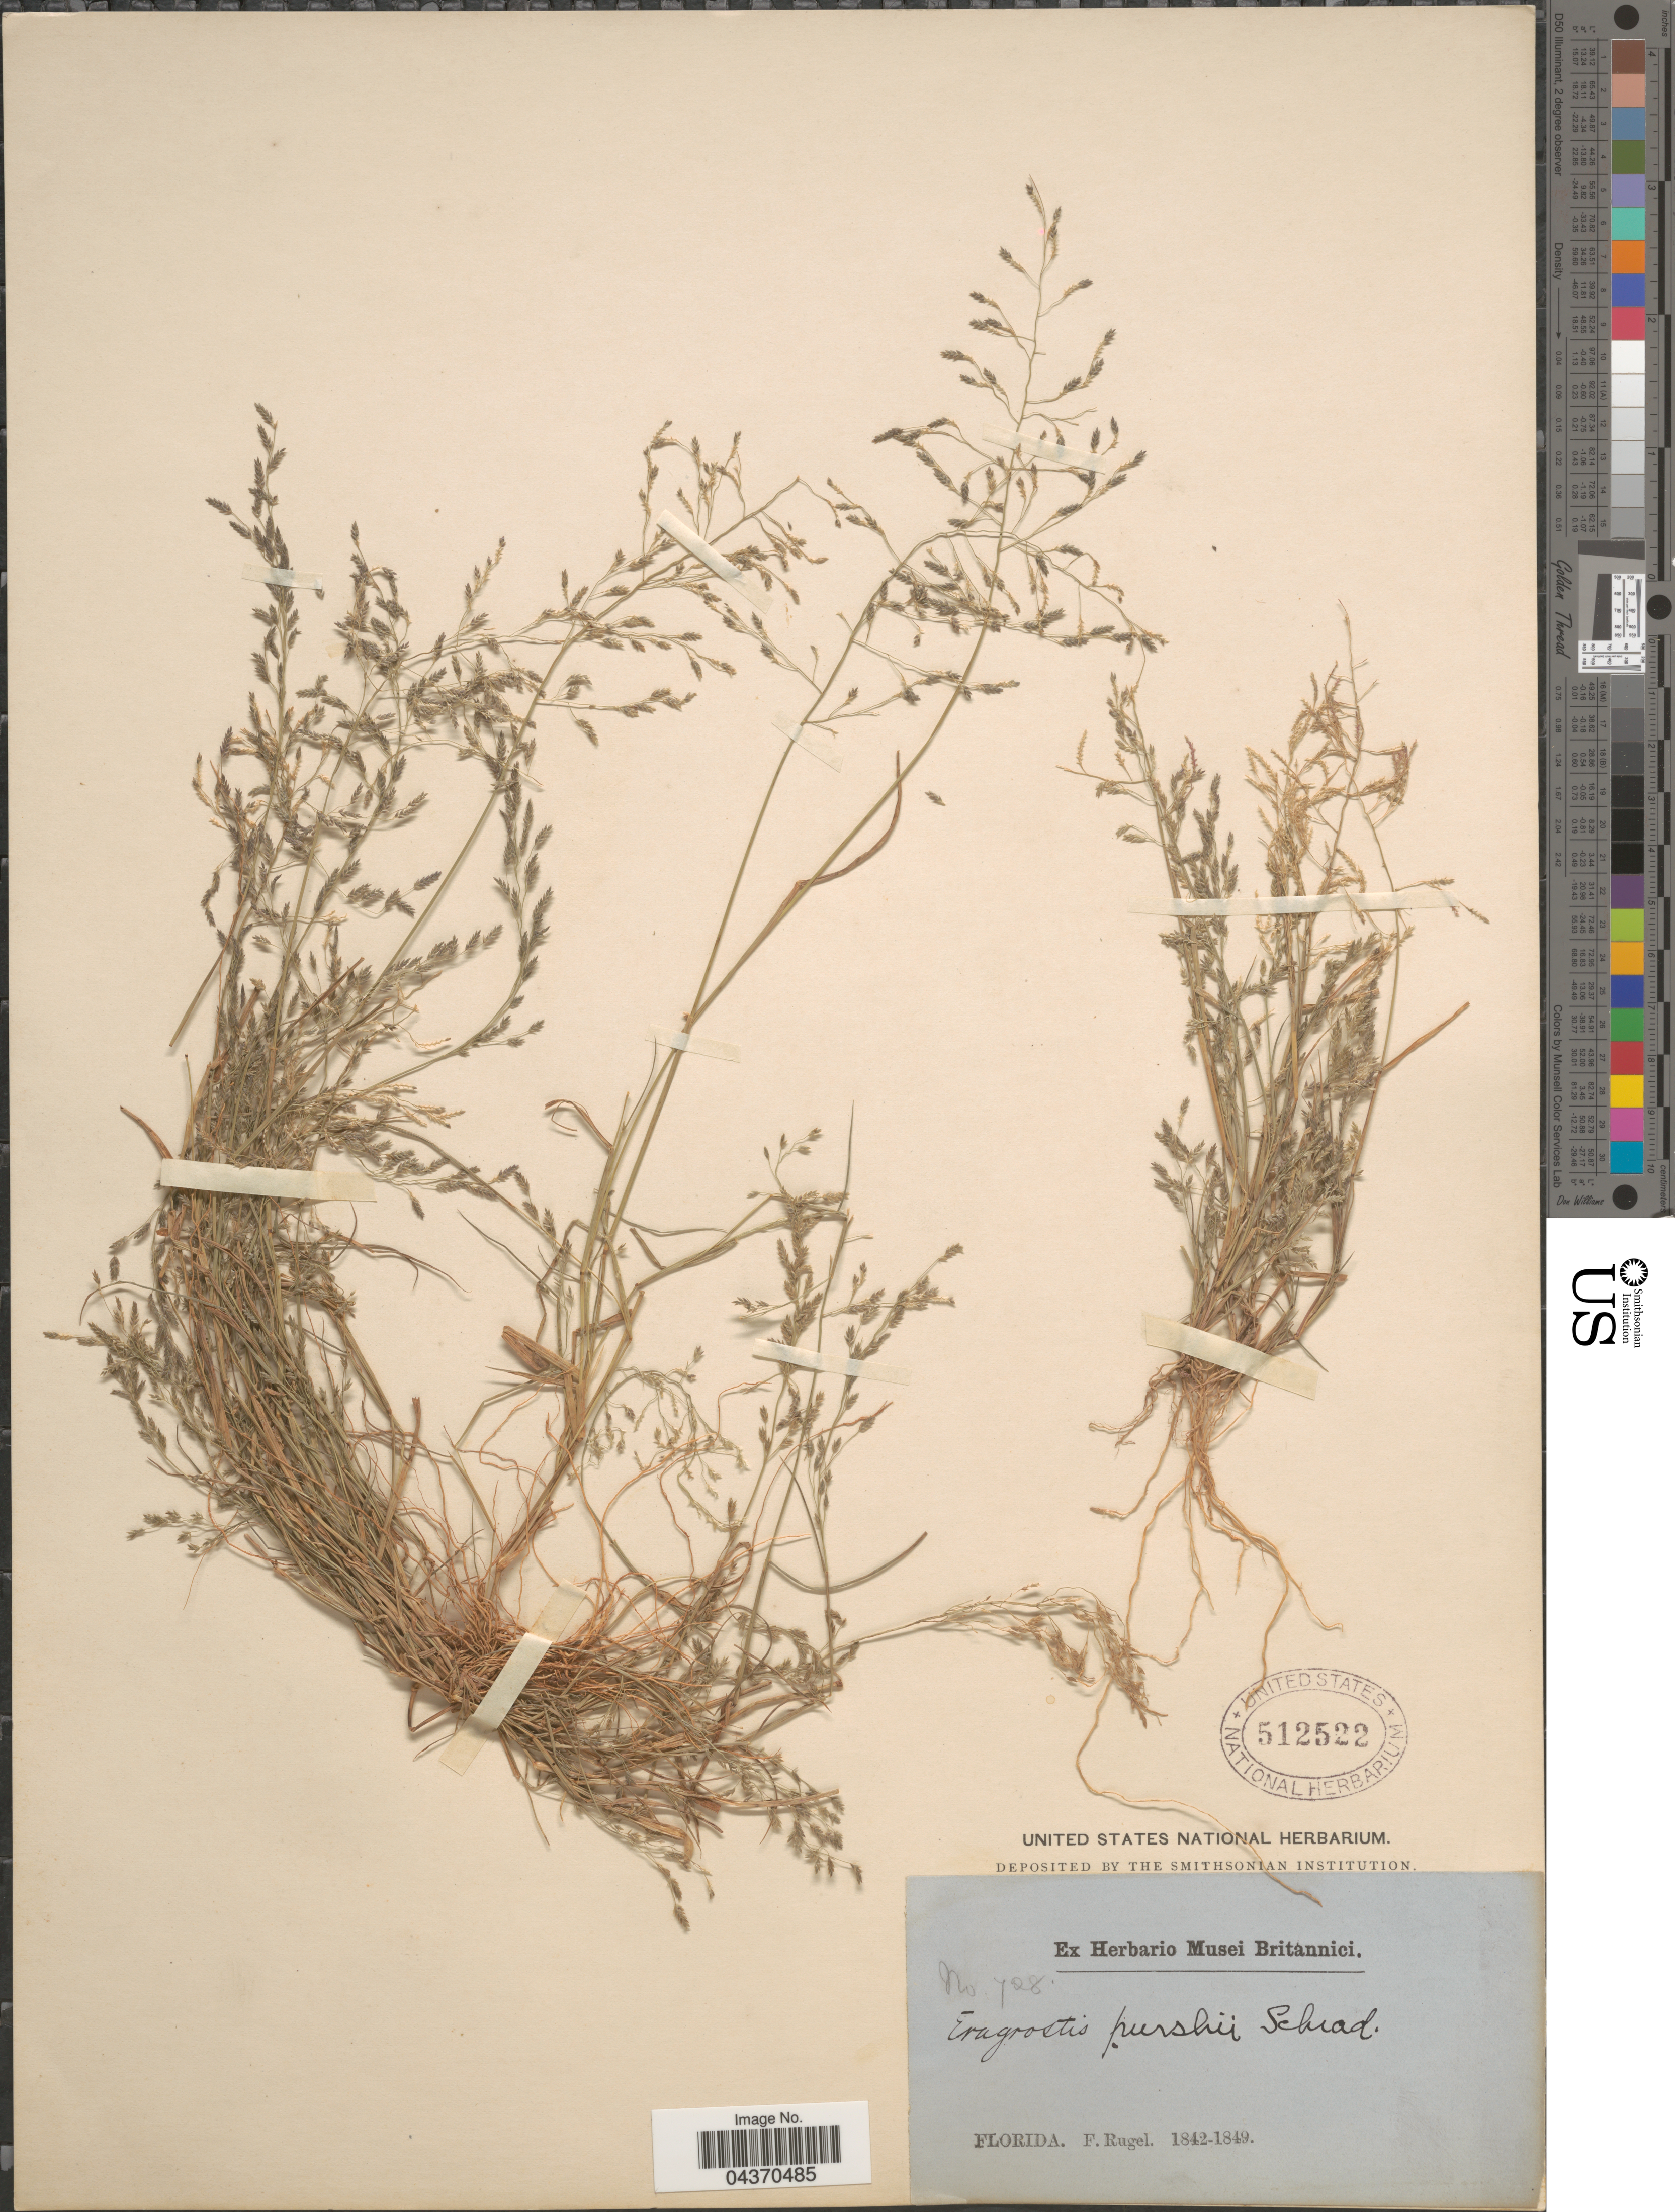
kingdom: Plantae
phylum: Tracheophyta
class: Liliopsida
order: Poales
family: Poaceae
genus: Eragrostis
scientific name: Eragrostis pectinacea var. miserrima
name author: (E. Fourn.) Reeder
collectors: F. Rugel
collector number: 728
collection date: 1842/1849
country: United States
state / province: Florida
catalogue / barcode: US 512522